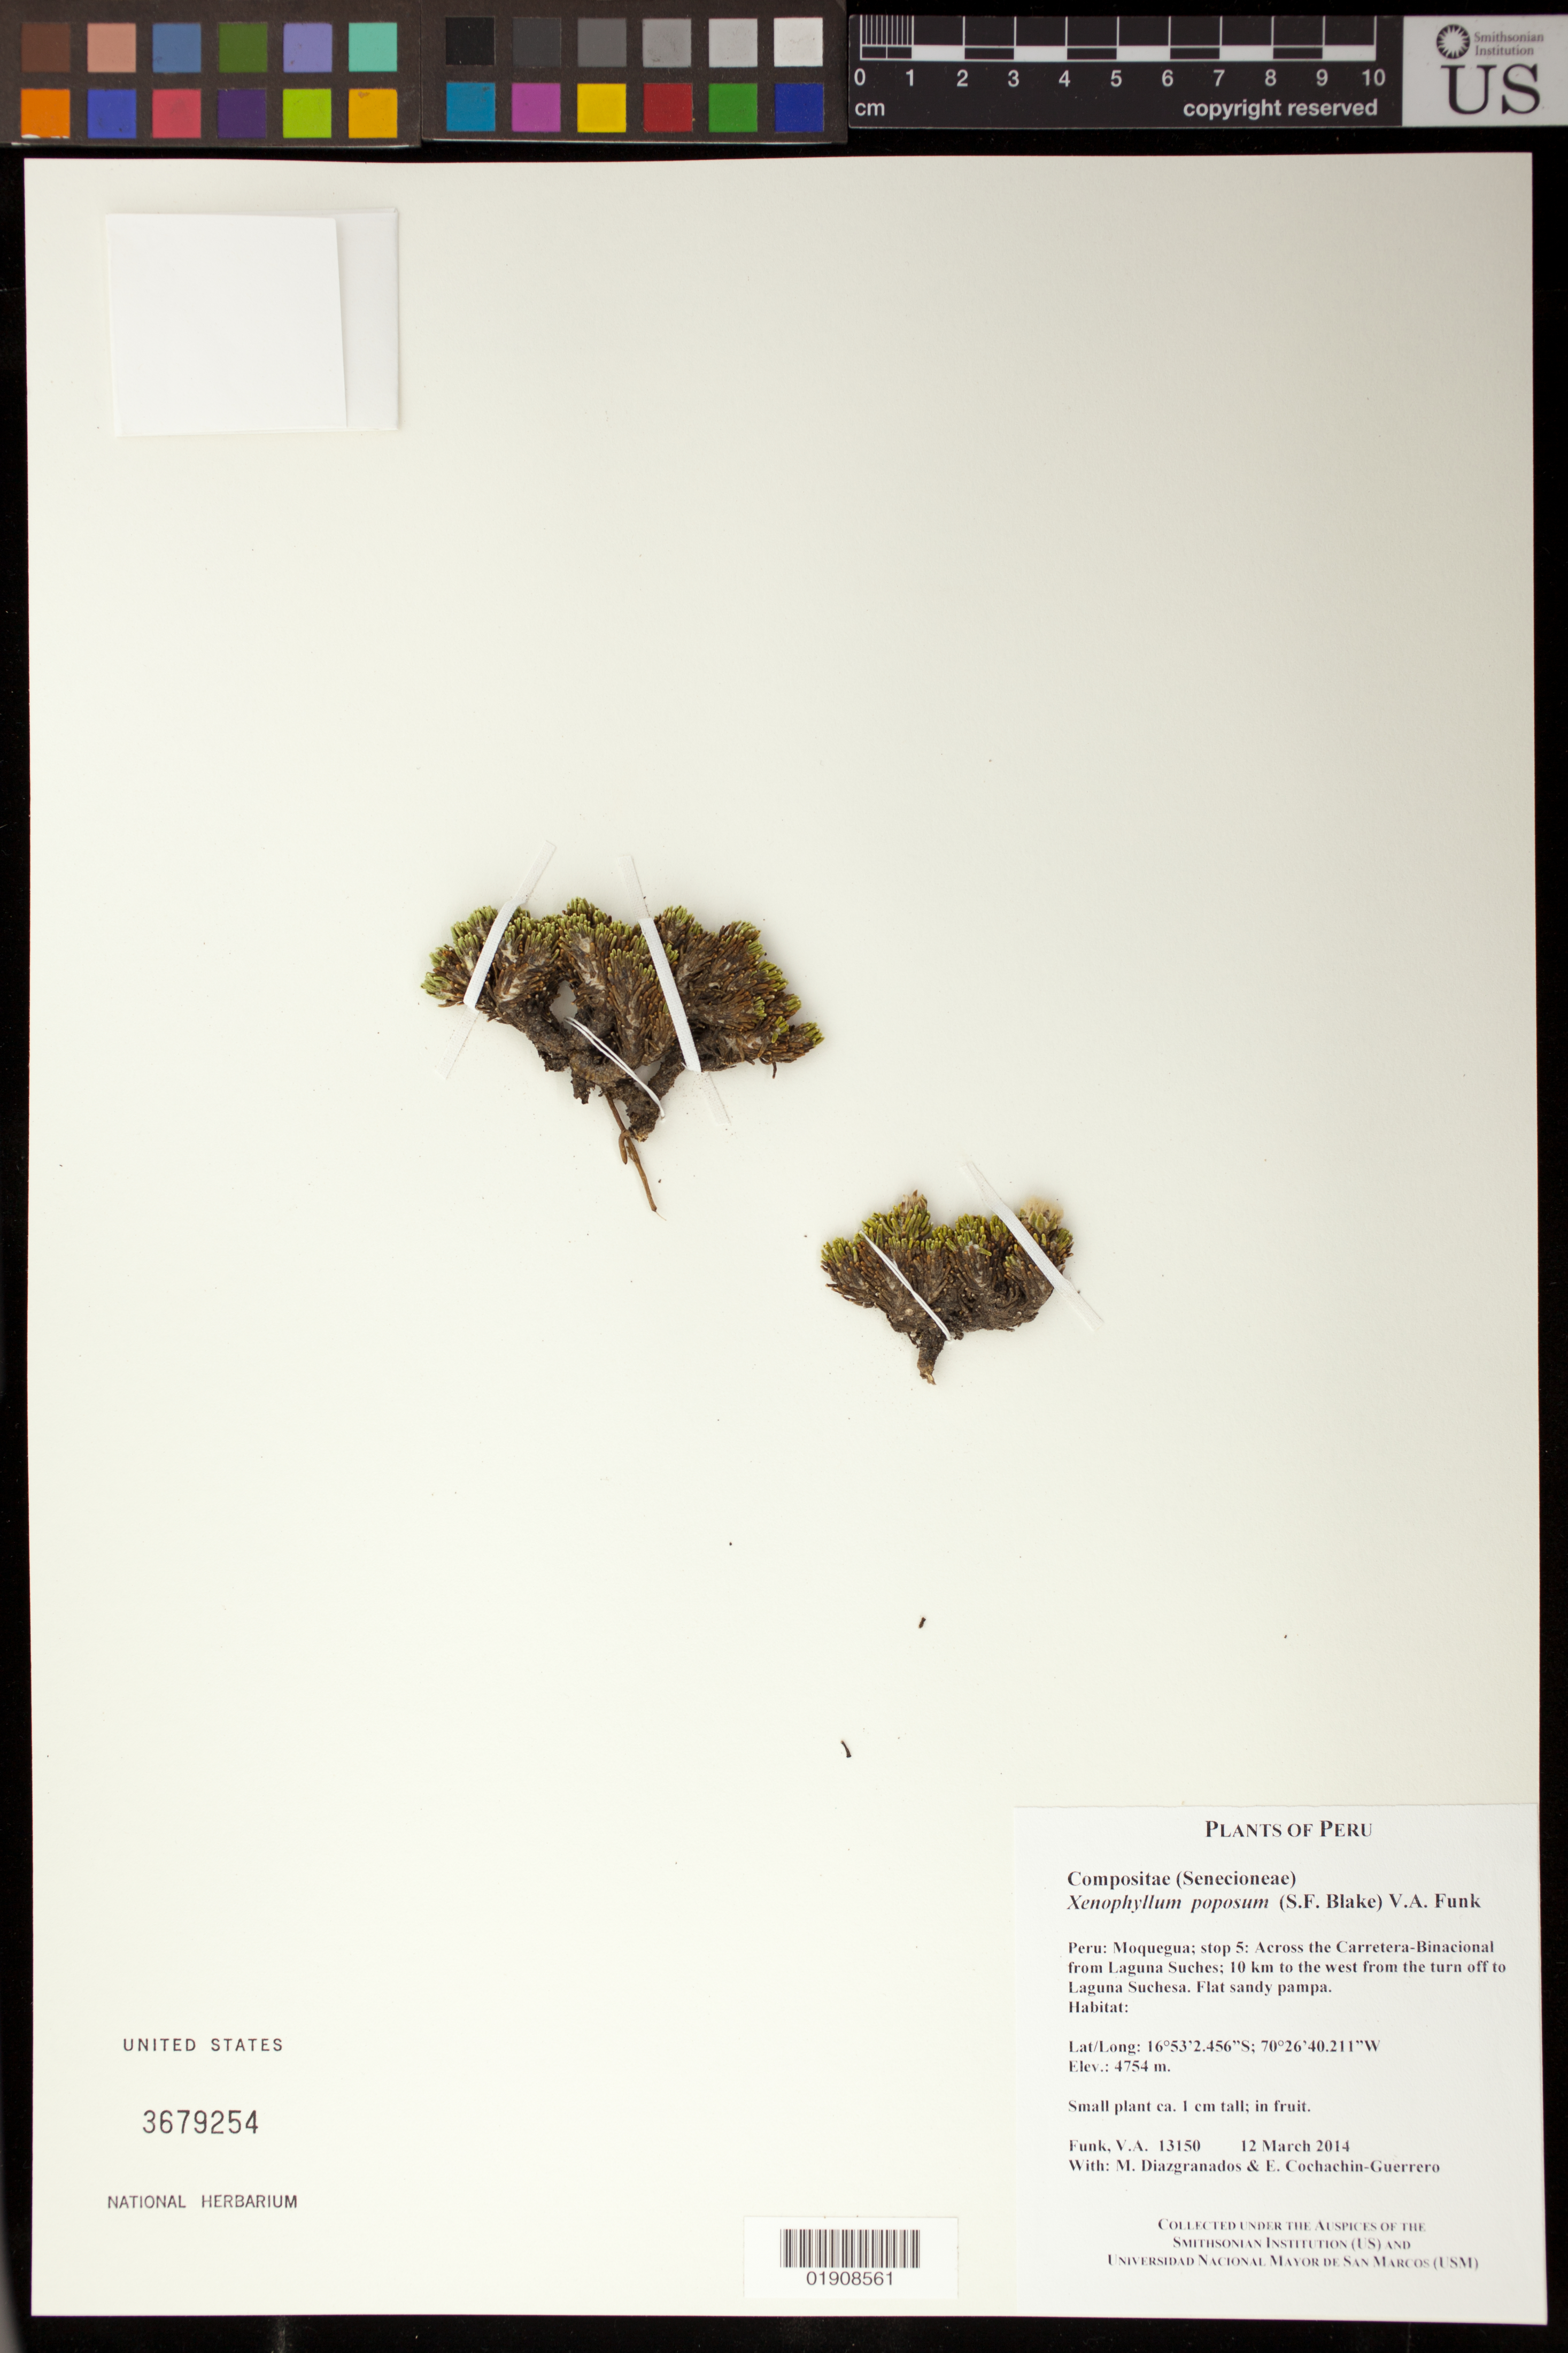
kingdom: Plantae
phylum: Tracheophyta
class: Magnoliopsida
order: Asterales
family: Asteraceae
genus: Xenophyllum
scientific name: Xenophyllum poposum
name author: (Phil.) V.A. Funk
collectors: M. Diazgranados C. & E. Cochachin Guerrero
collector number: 13150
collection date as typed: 12 March 2014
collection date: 2014-03-12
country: Peru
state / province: Moquegua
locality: Across the Carretera-Binacional from Laguna Suches; 10 km to the W from the turn off to Laguna Suchesa.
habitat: Flat sandy pampa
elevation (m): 4754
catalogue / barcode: US 3679254